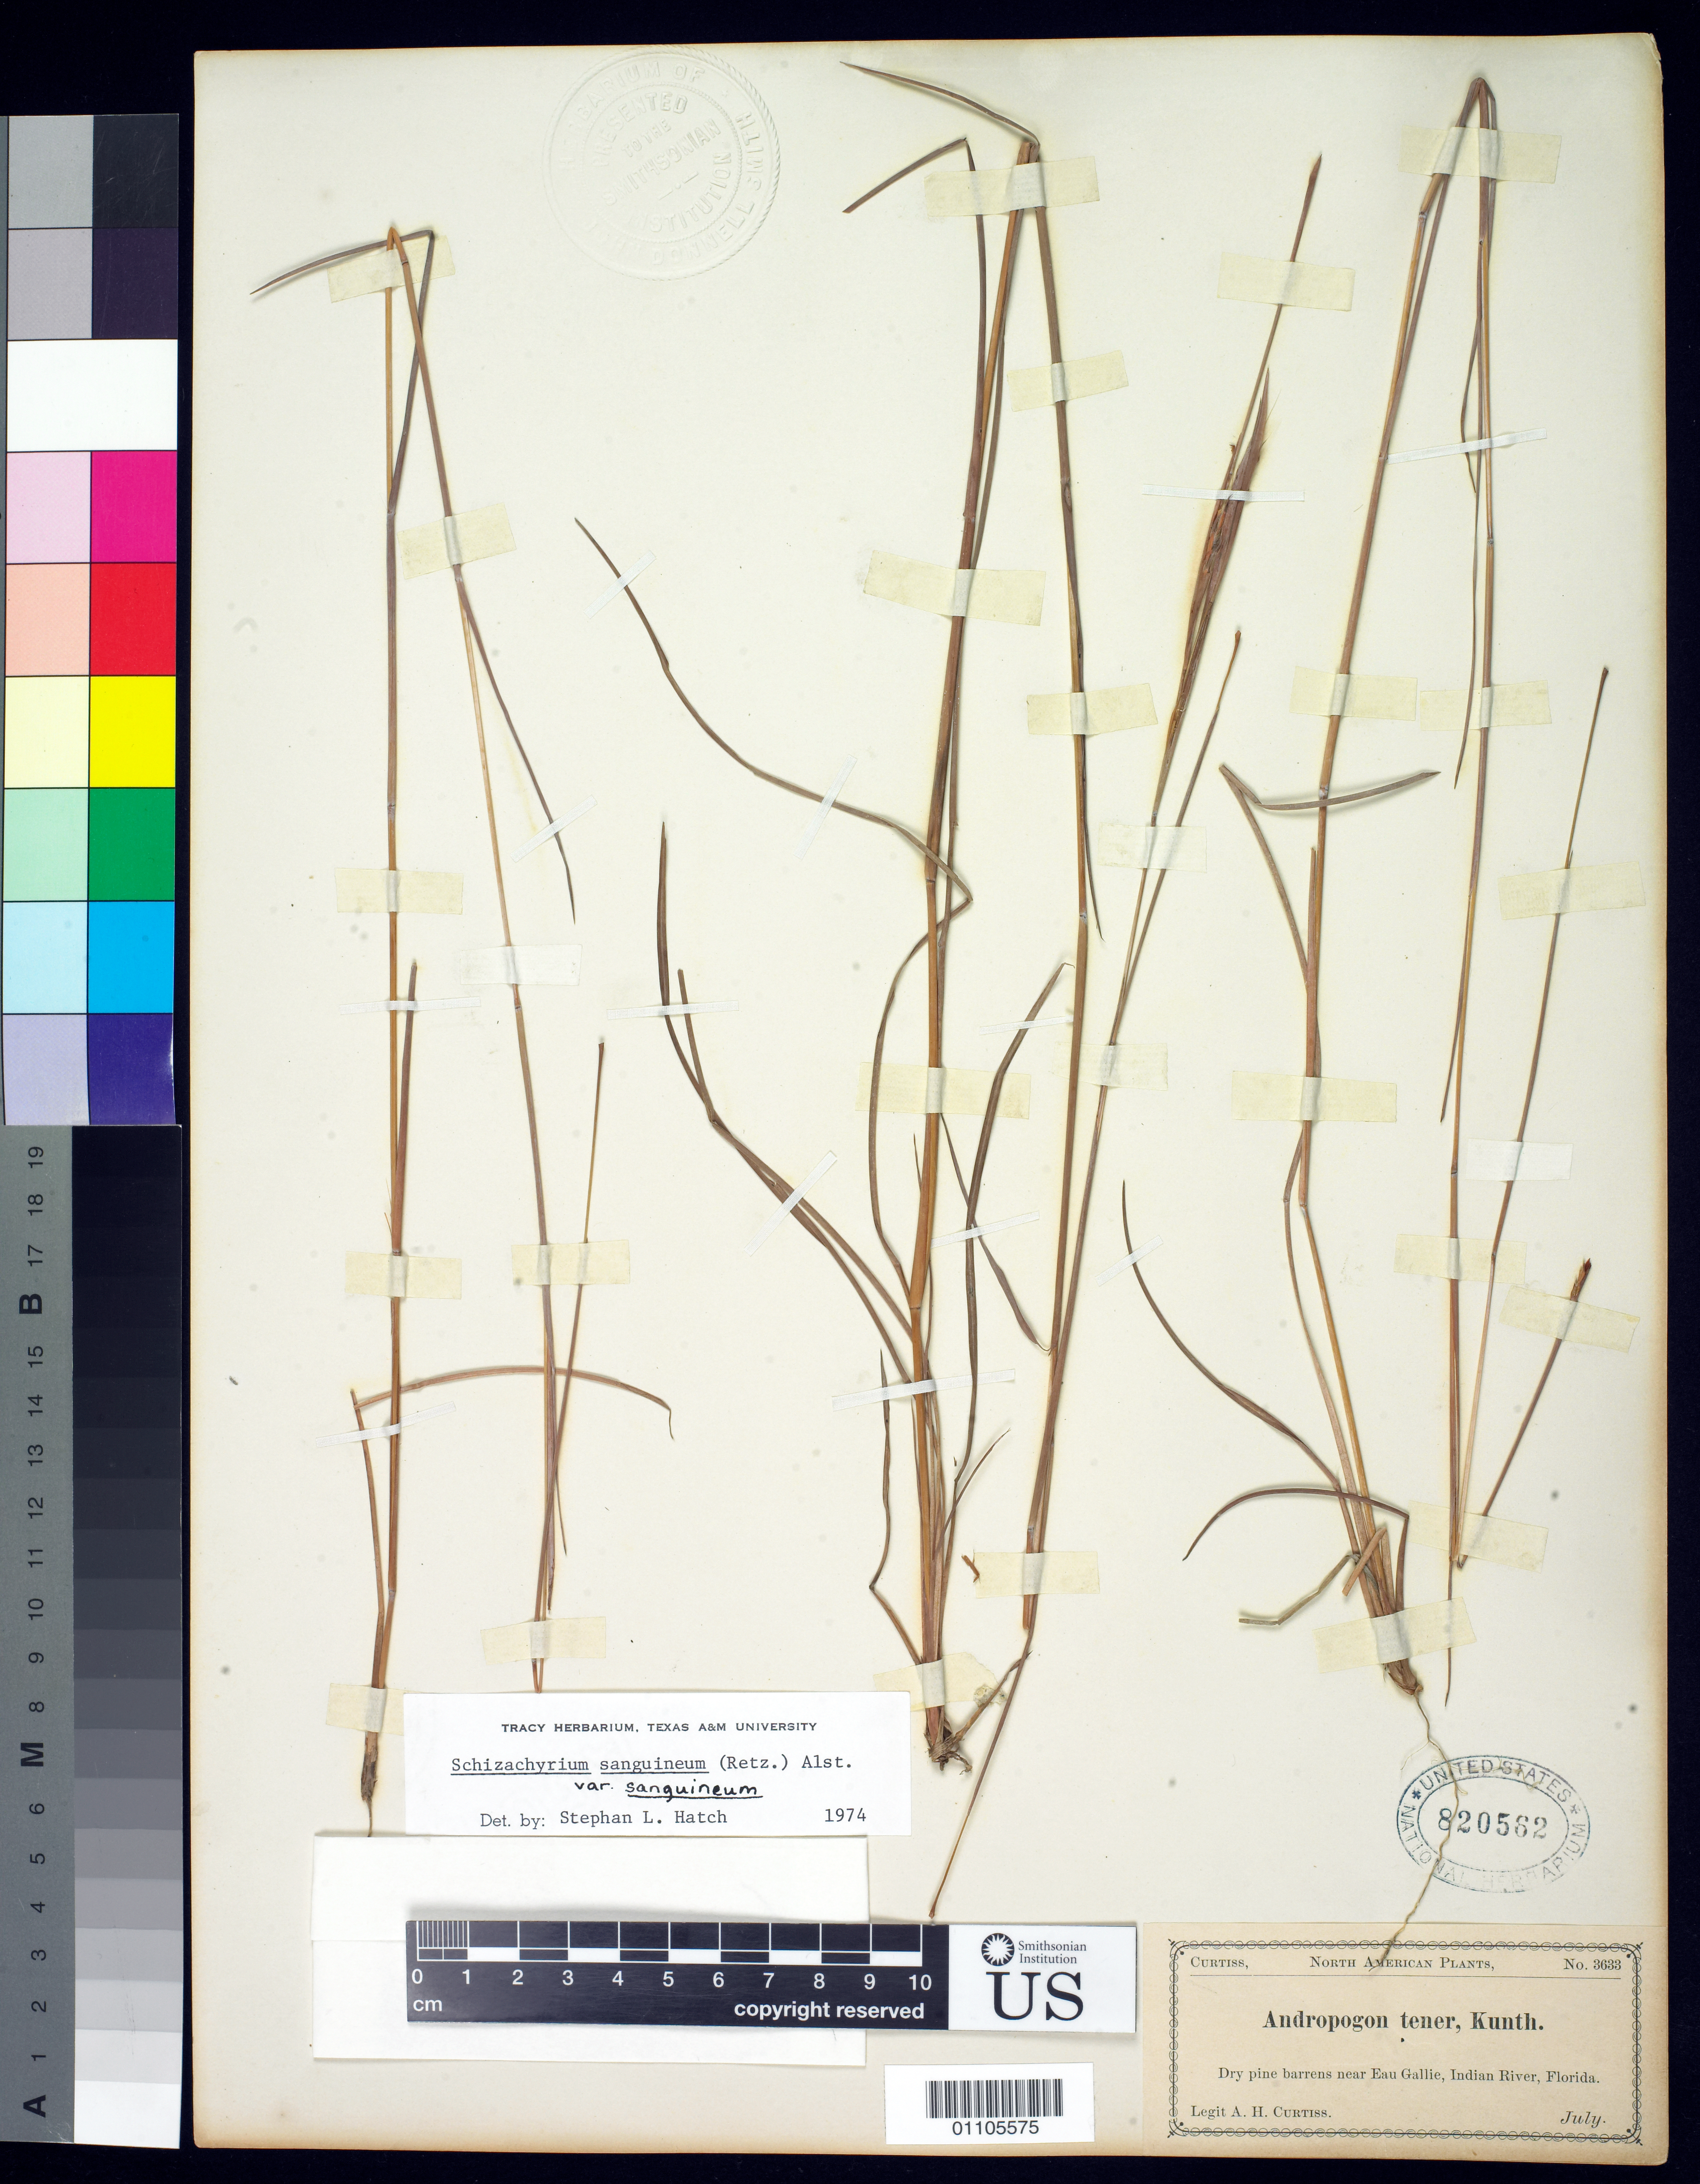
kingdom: Plantae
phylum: Tracheophyta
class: Liliopsida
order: Poales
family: Poaceae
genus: Andropogon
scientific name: Andropogon semiberbis subvar. pruinatus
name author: Hack. in A. DC.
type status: Type Collection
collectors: A. H. Curtiss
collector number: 3633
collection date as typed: Jul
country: United States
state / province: Florida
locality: Dry pine barrens near Eau Gallie, Indian River, Florida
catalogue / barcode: US 820562